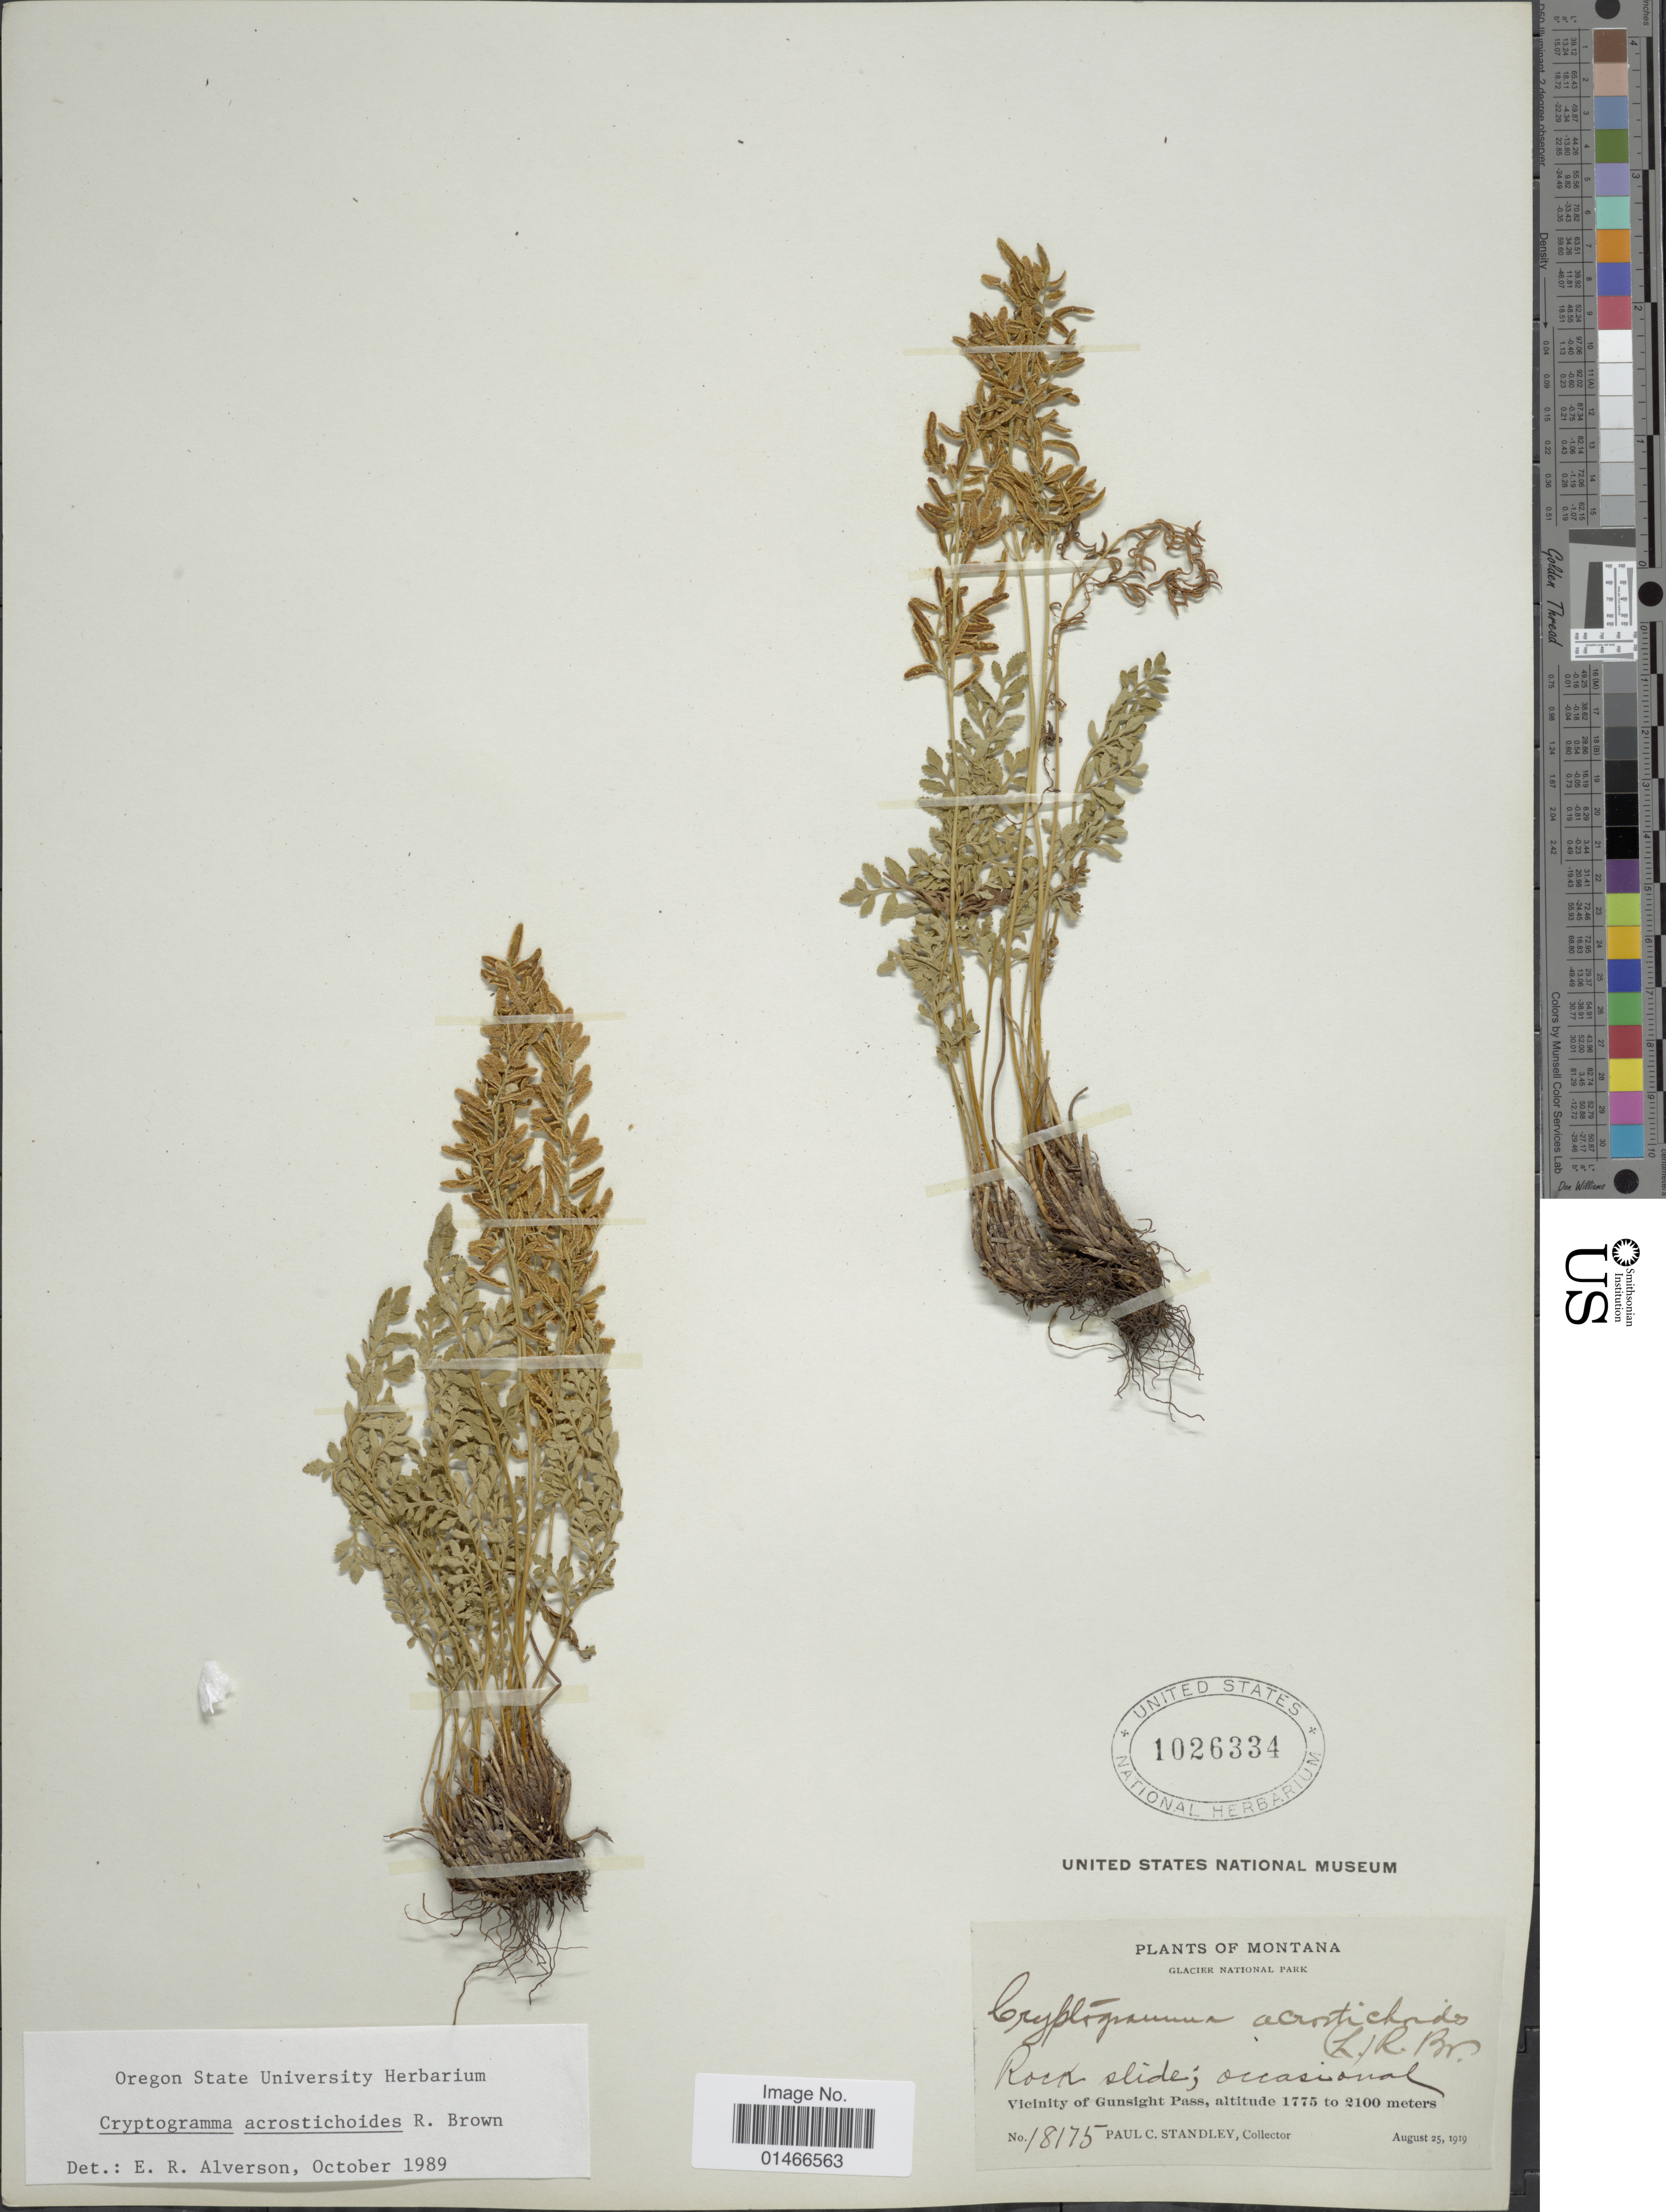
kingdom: Plantae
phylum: Tracheophyta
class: Polypodiopsida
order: Polypodiales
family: Pteridaceae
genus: Cryptogramma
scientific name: Cryptogramma acrostichoides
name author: R. Br.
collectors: P. C. Standley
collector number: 18175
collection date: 1919-08-25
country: United States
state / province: Montana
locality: Glacier National Park. Vicinity of Gunsight Pass.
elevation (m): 1775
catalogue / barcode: US 1026334